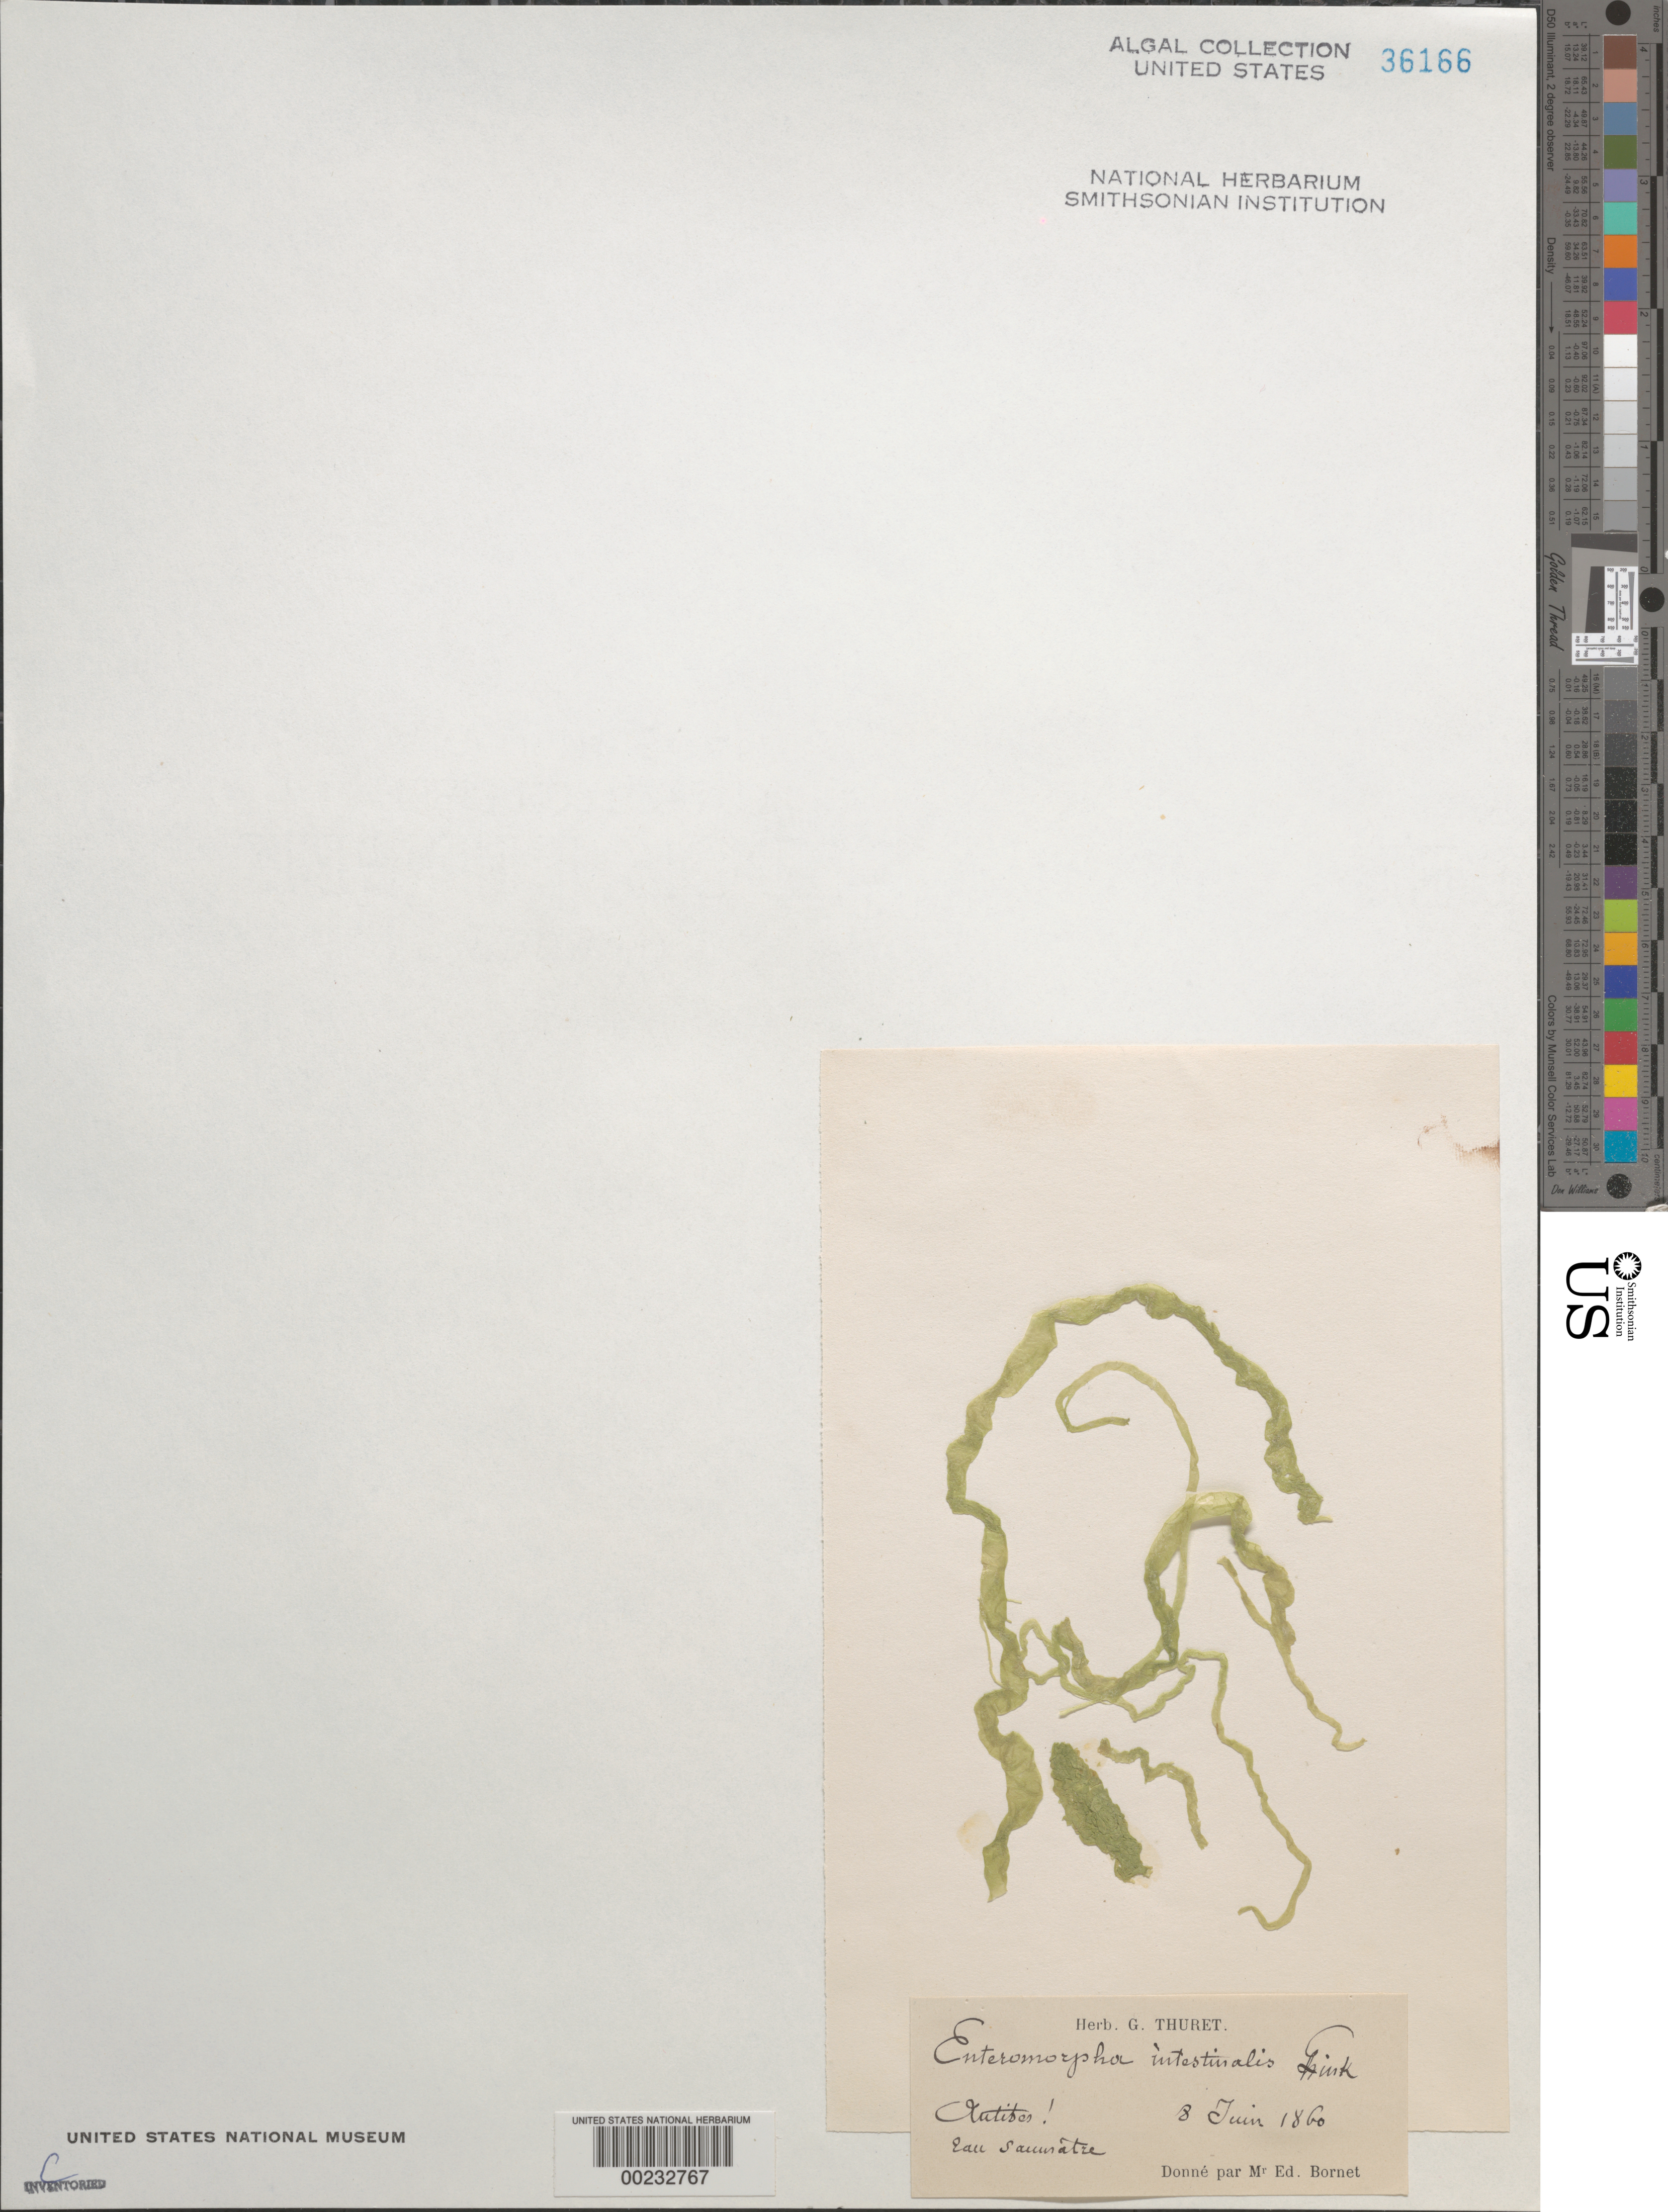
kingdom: Plantae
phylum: Chlorophyta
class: Ulvophyceae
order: Ulvales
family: Ulvaceae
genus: Ulva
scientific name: Ulva intestinalis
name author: L.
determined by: Algae name updating Project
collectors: Thuret, G. (herbarium)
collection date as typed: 08 Jun 1860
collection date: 1860-06-08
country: France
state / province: Provence-Alpes-Côte d'Azur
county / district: Alpes-Maritimes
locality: Antibes, Eau Saumatre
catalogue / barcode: US 36166